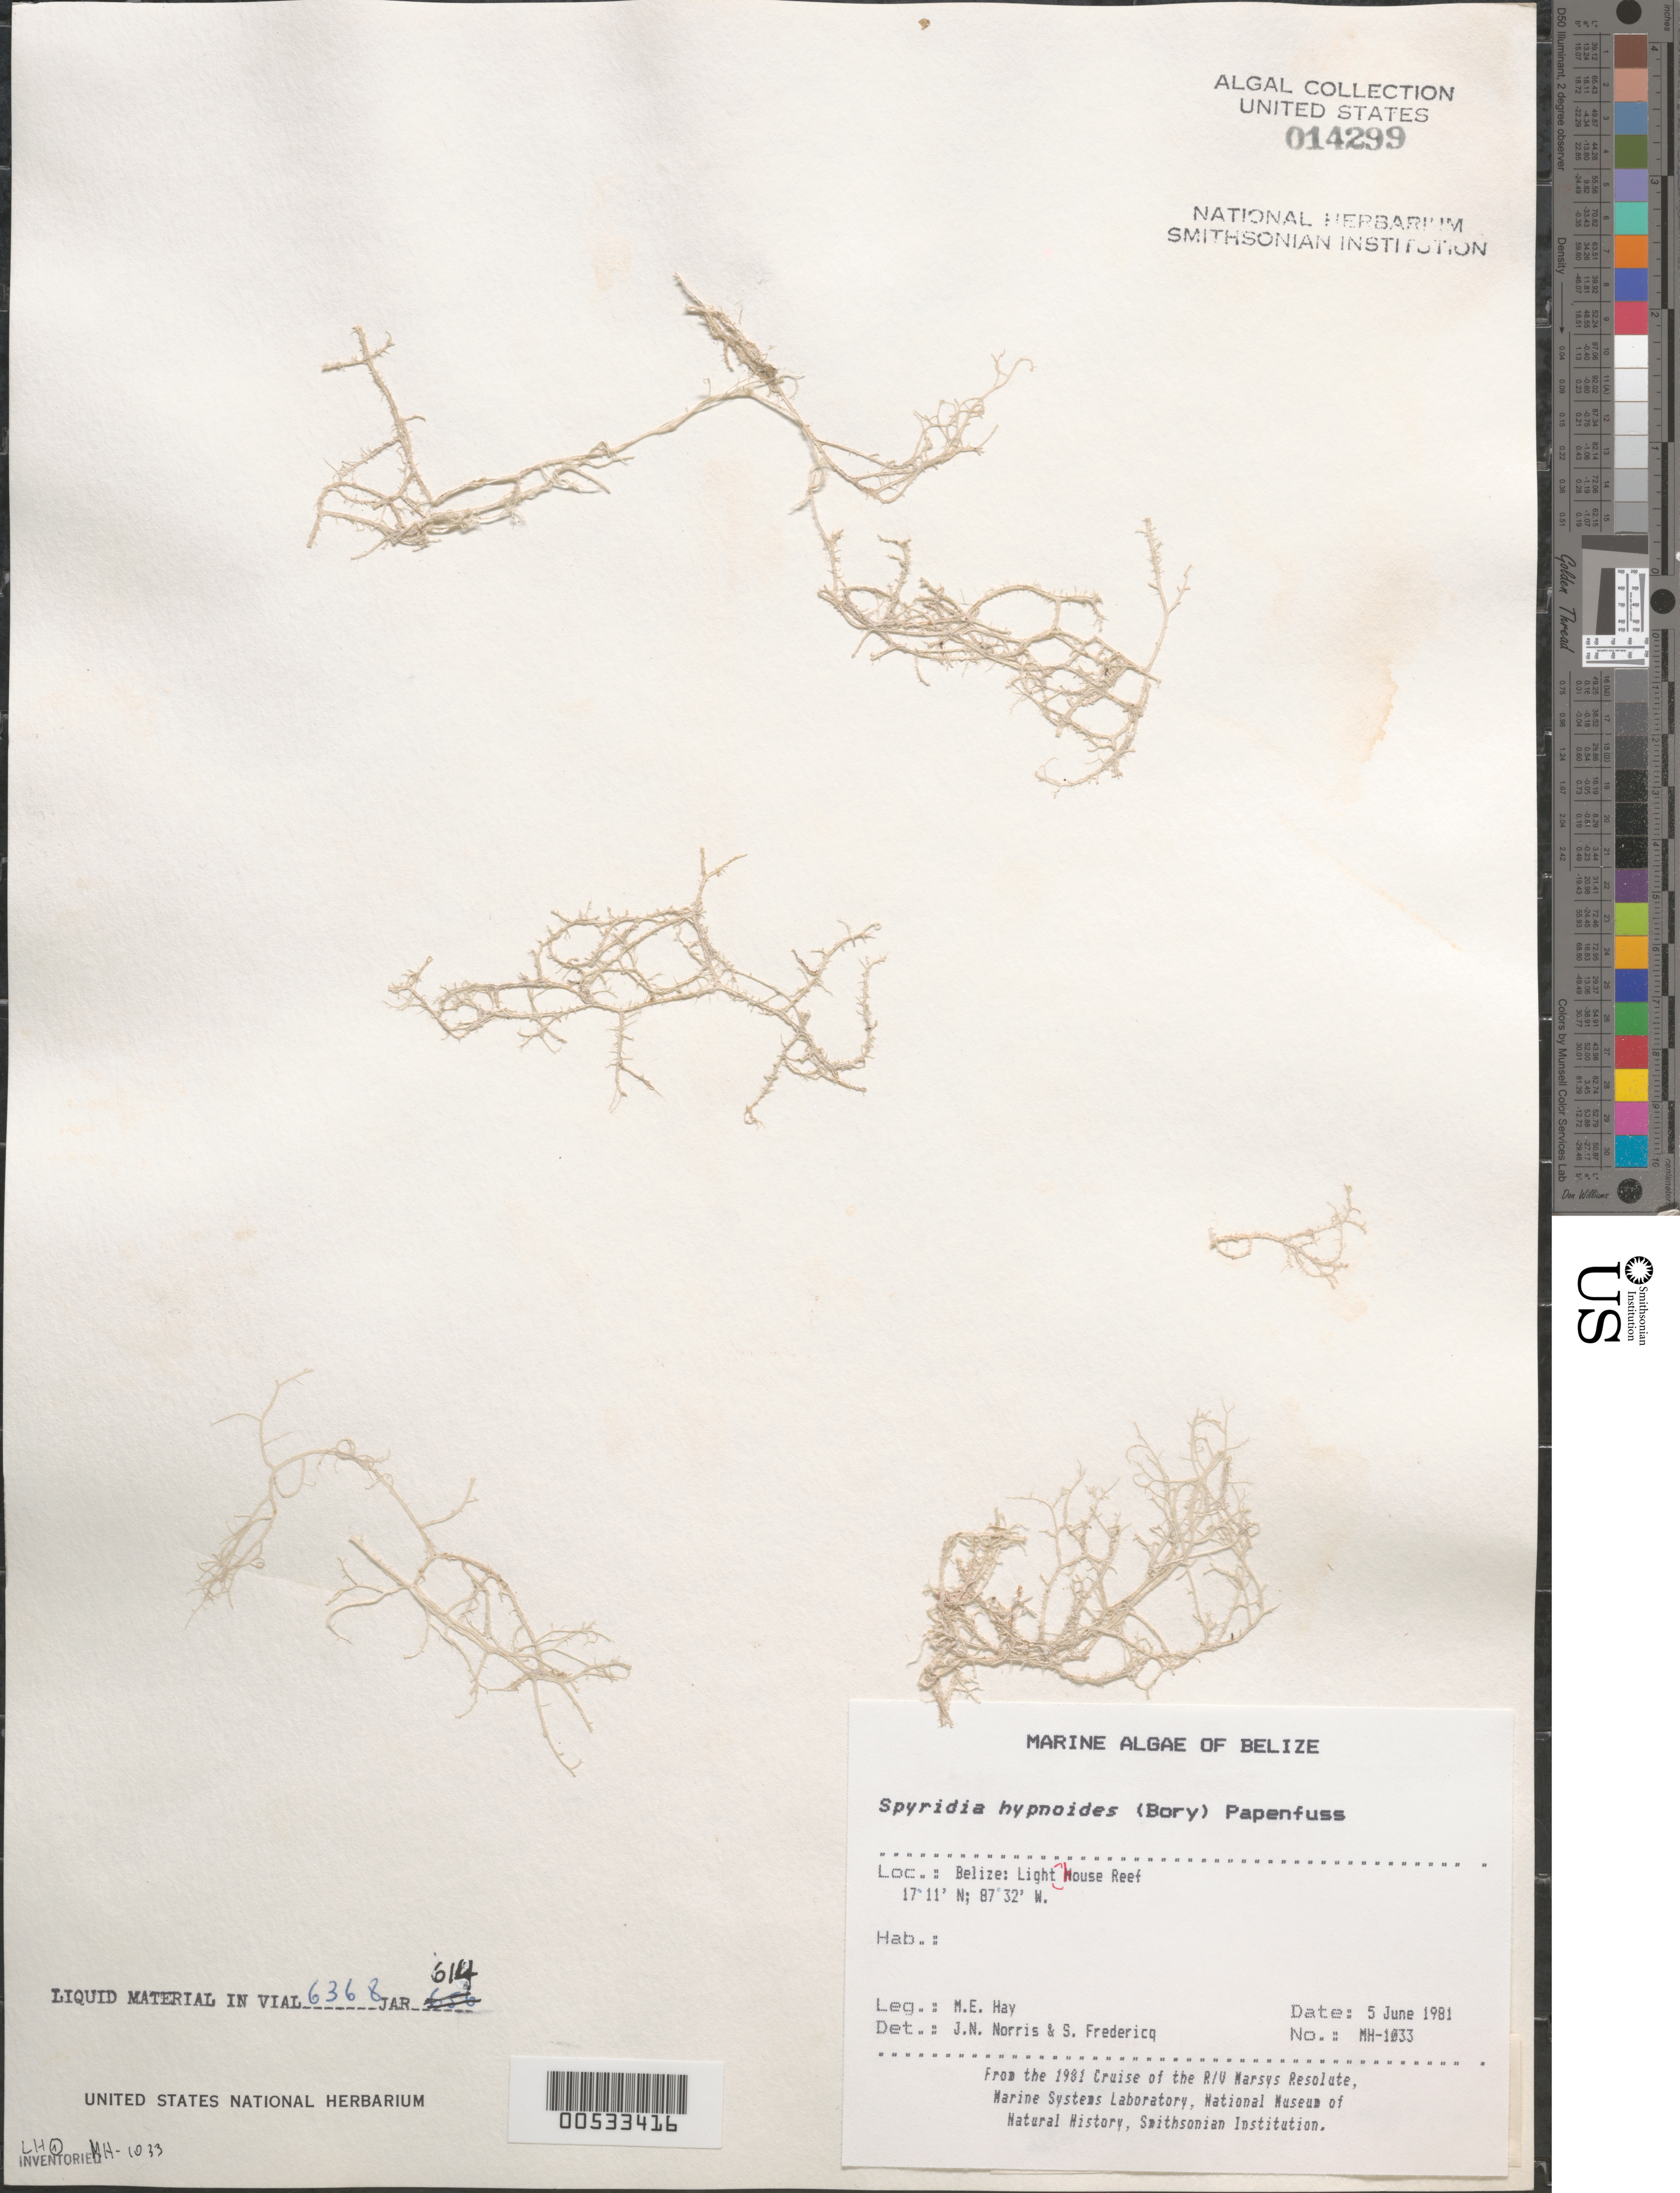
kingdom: Plantae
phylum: Rhodophyta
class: Florideophyceae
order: Ceramiales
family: Spyridiaceae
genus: Spyridia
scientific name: Spyridia hypnoides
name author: (Bory) Papenf.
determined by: Norris, J. N.; Fredericq, S.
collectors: M. E. Hay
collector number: MEH-1033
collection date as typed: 05 Jun 1981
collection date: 1981-06-05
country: Belize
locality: Lighthouse reef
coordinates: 17 11'N, 87 32'W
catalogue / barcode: US 14299